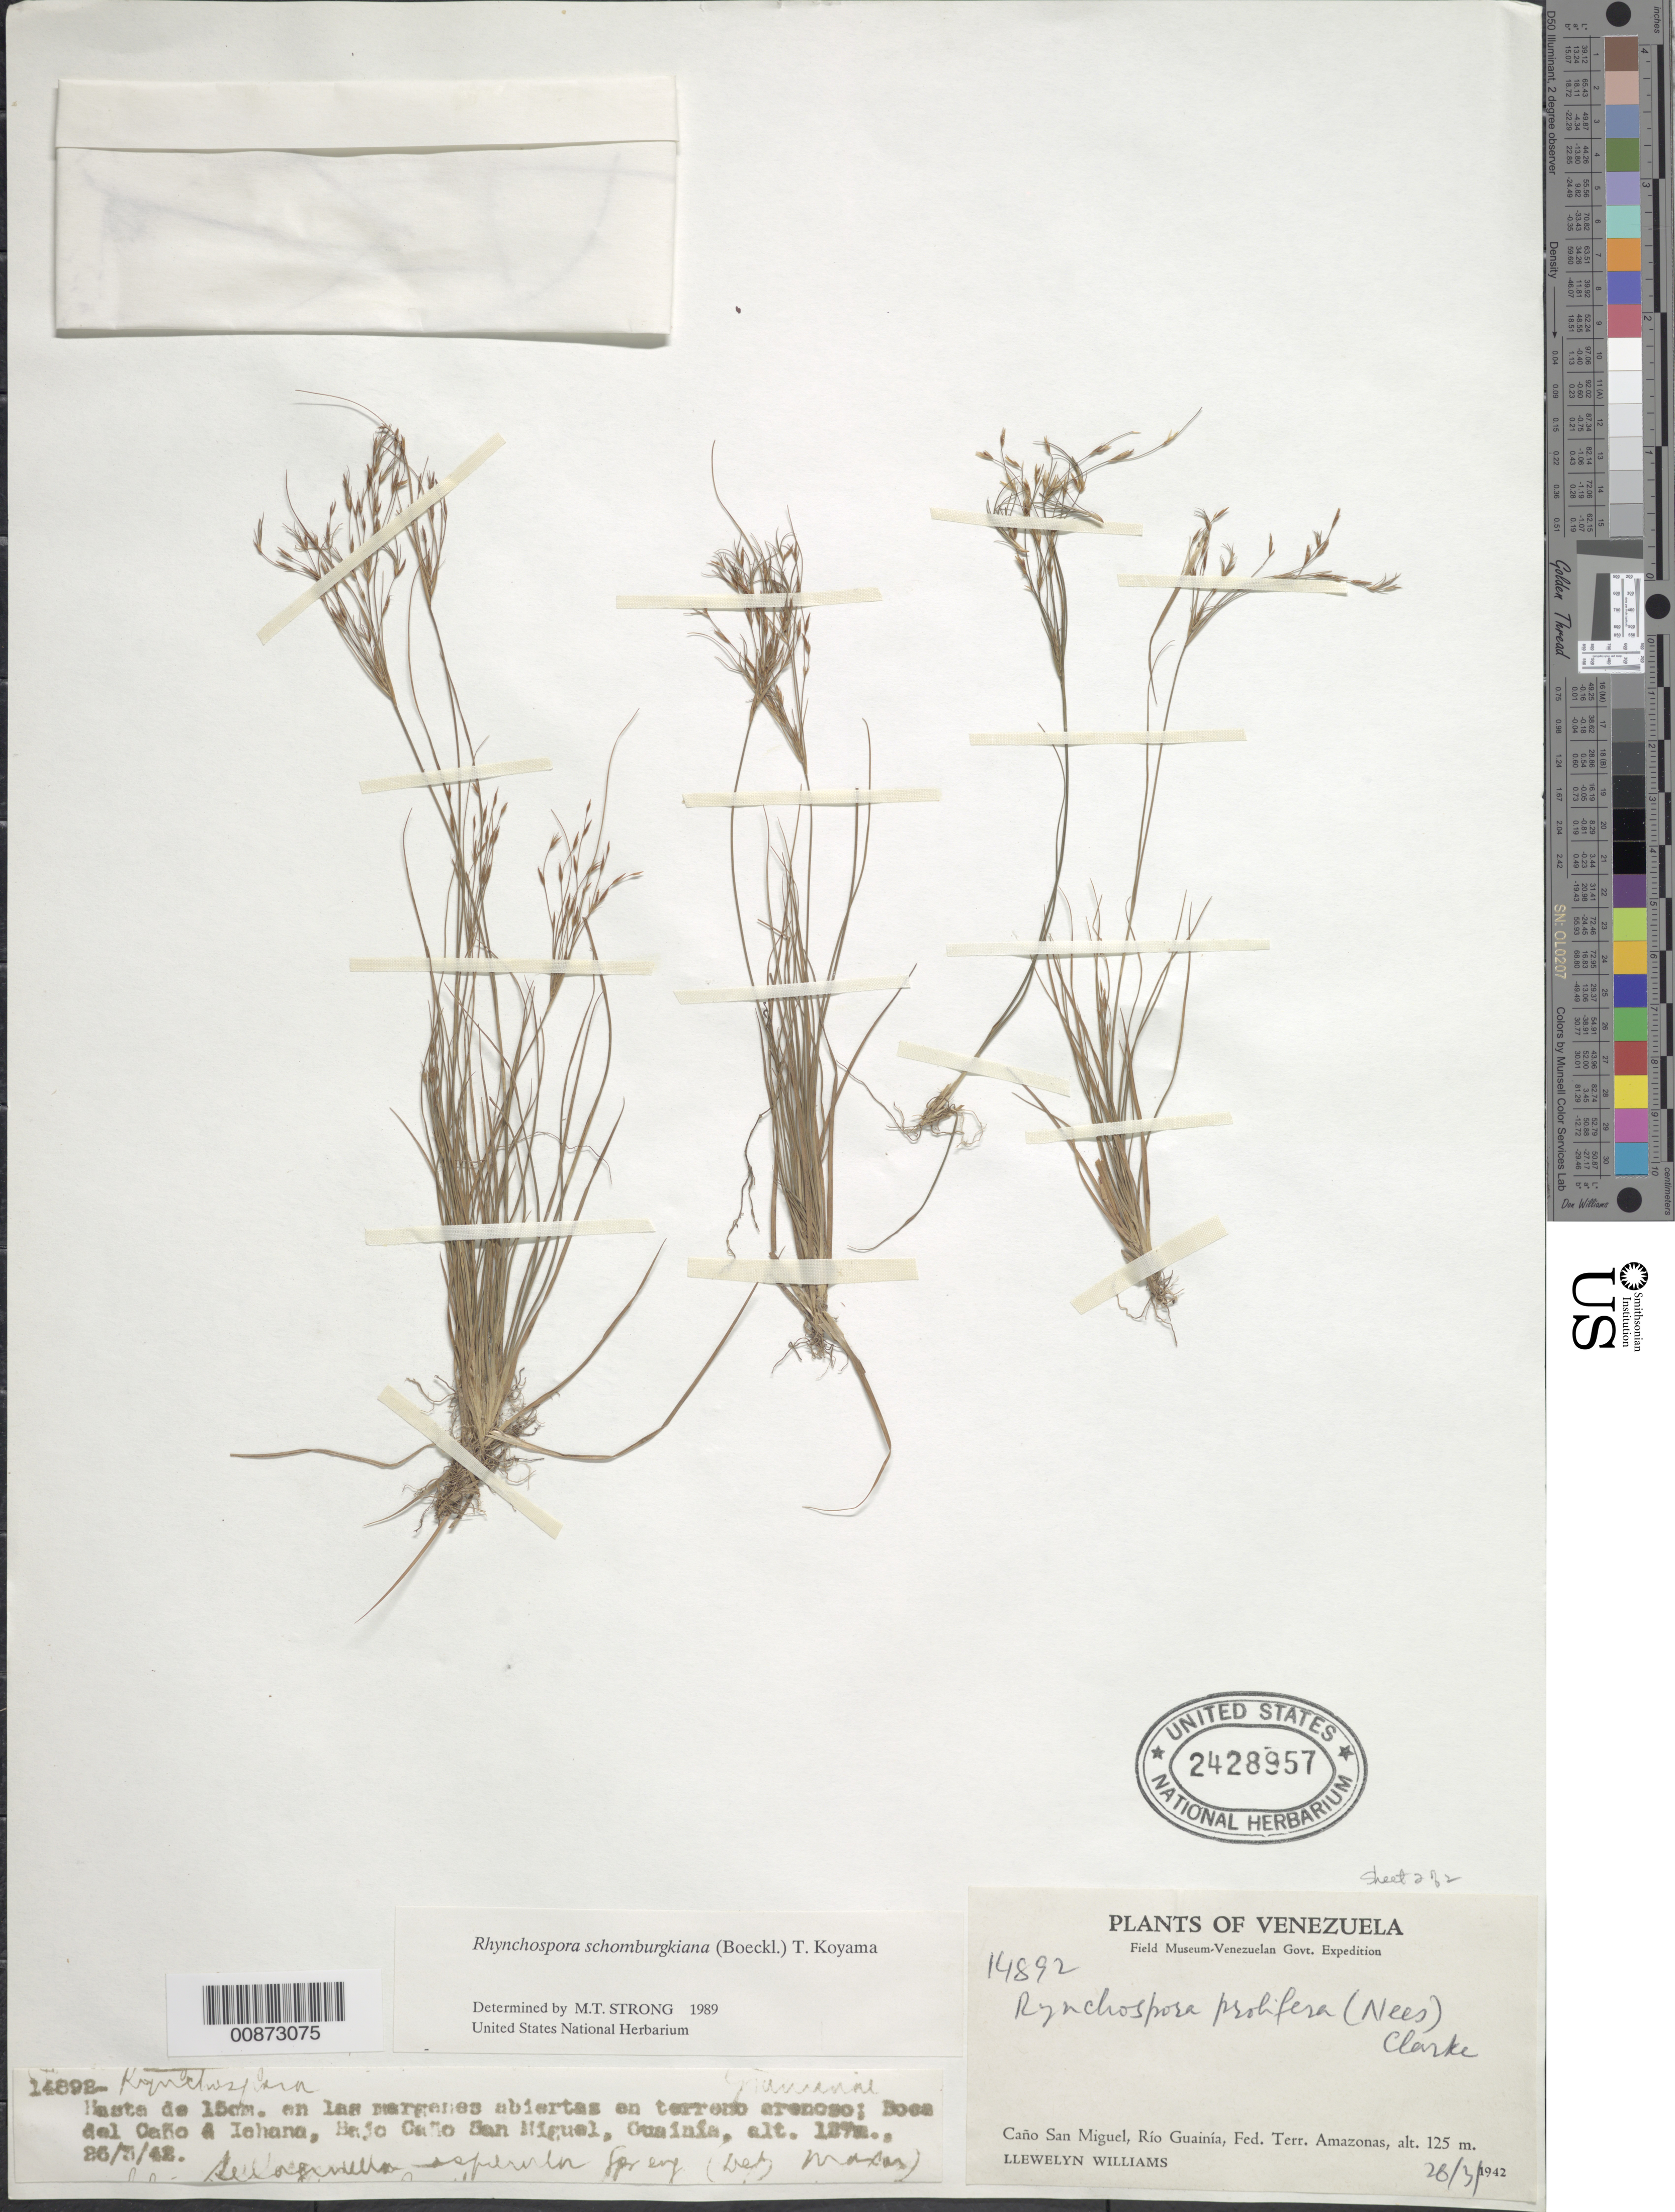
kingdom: Plantae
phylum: Tracheophyta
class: Liliopsida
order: Poales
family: Cyperaceae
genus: Rhynchospora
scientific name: Rhynchospora schomburgkiana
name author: (Boeckeler) T. Koyama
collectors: Ll. Williams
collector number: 14892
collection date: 1942-03-28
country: Venezuela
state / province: Amazonas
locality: Cano San Miguel, Rio Guainia, Fed. Terr. Amazonas, en las margenes abiertas en terreno arenoso; Boca del Cano a Ishara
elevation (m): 125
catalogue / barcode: US 2428957